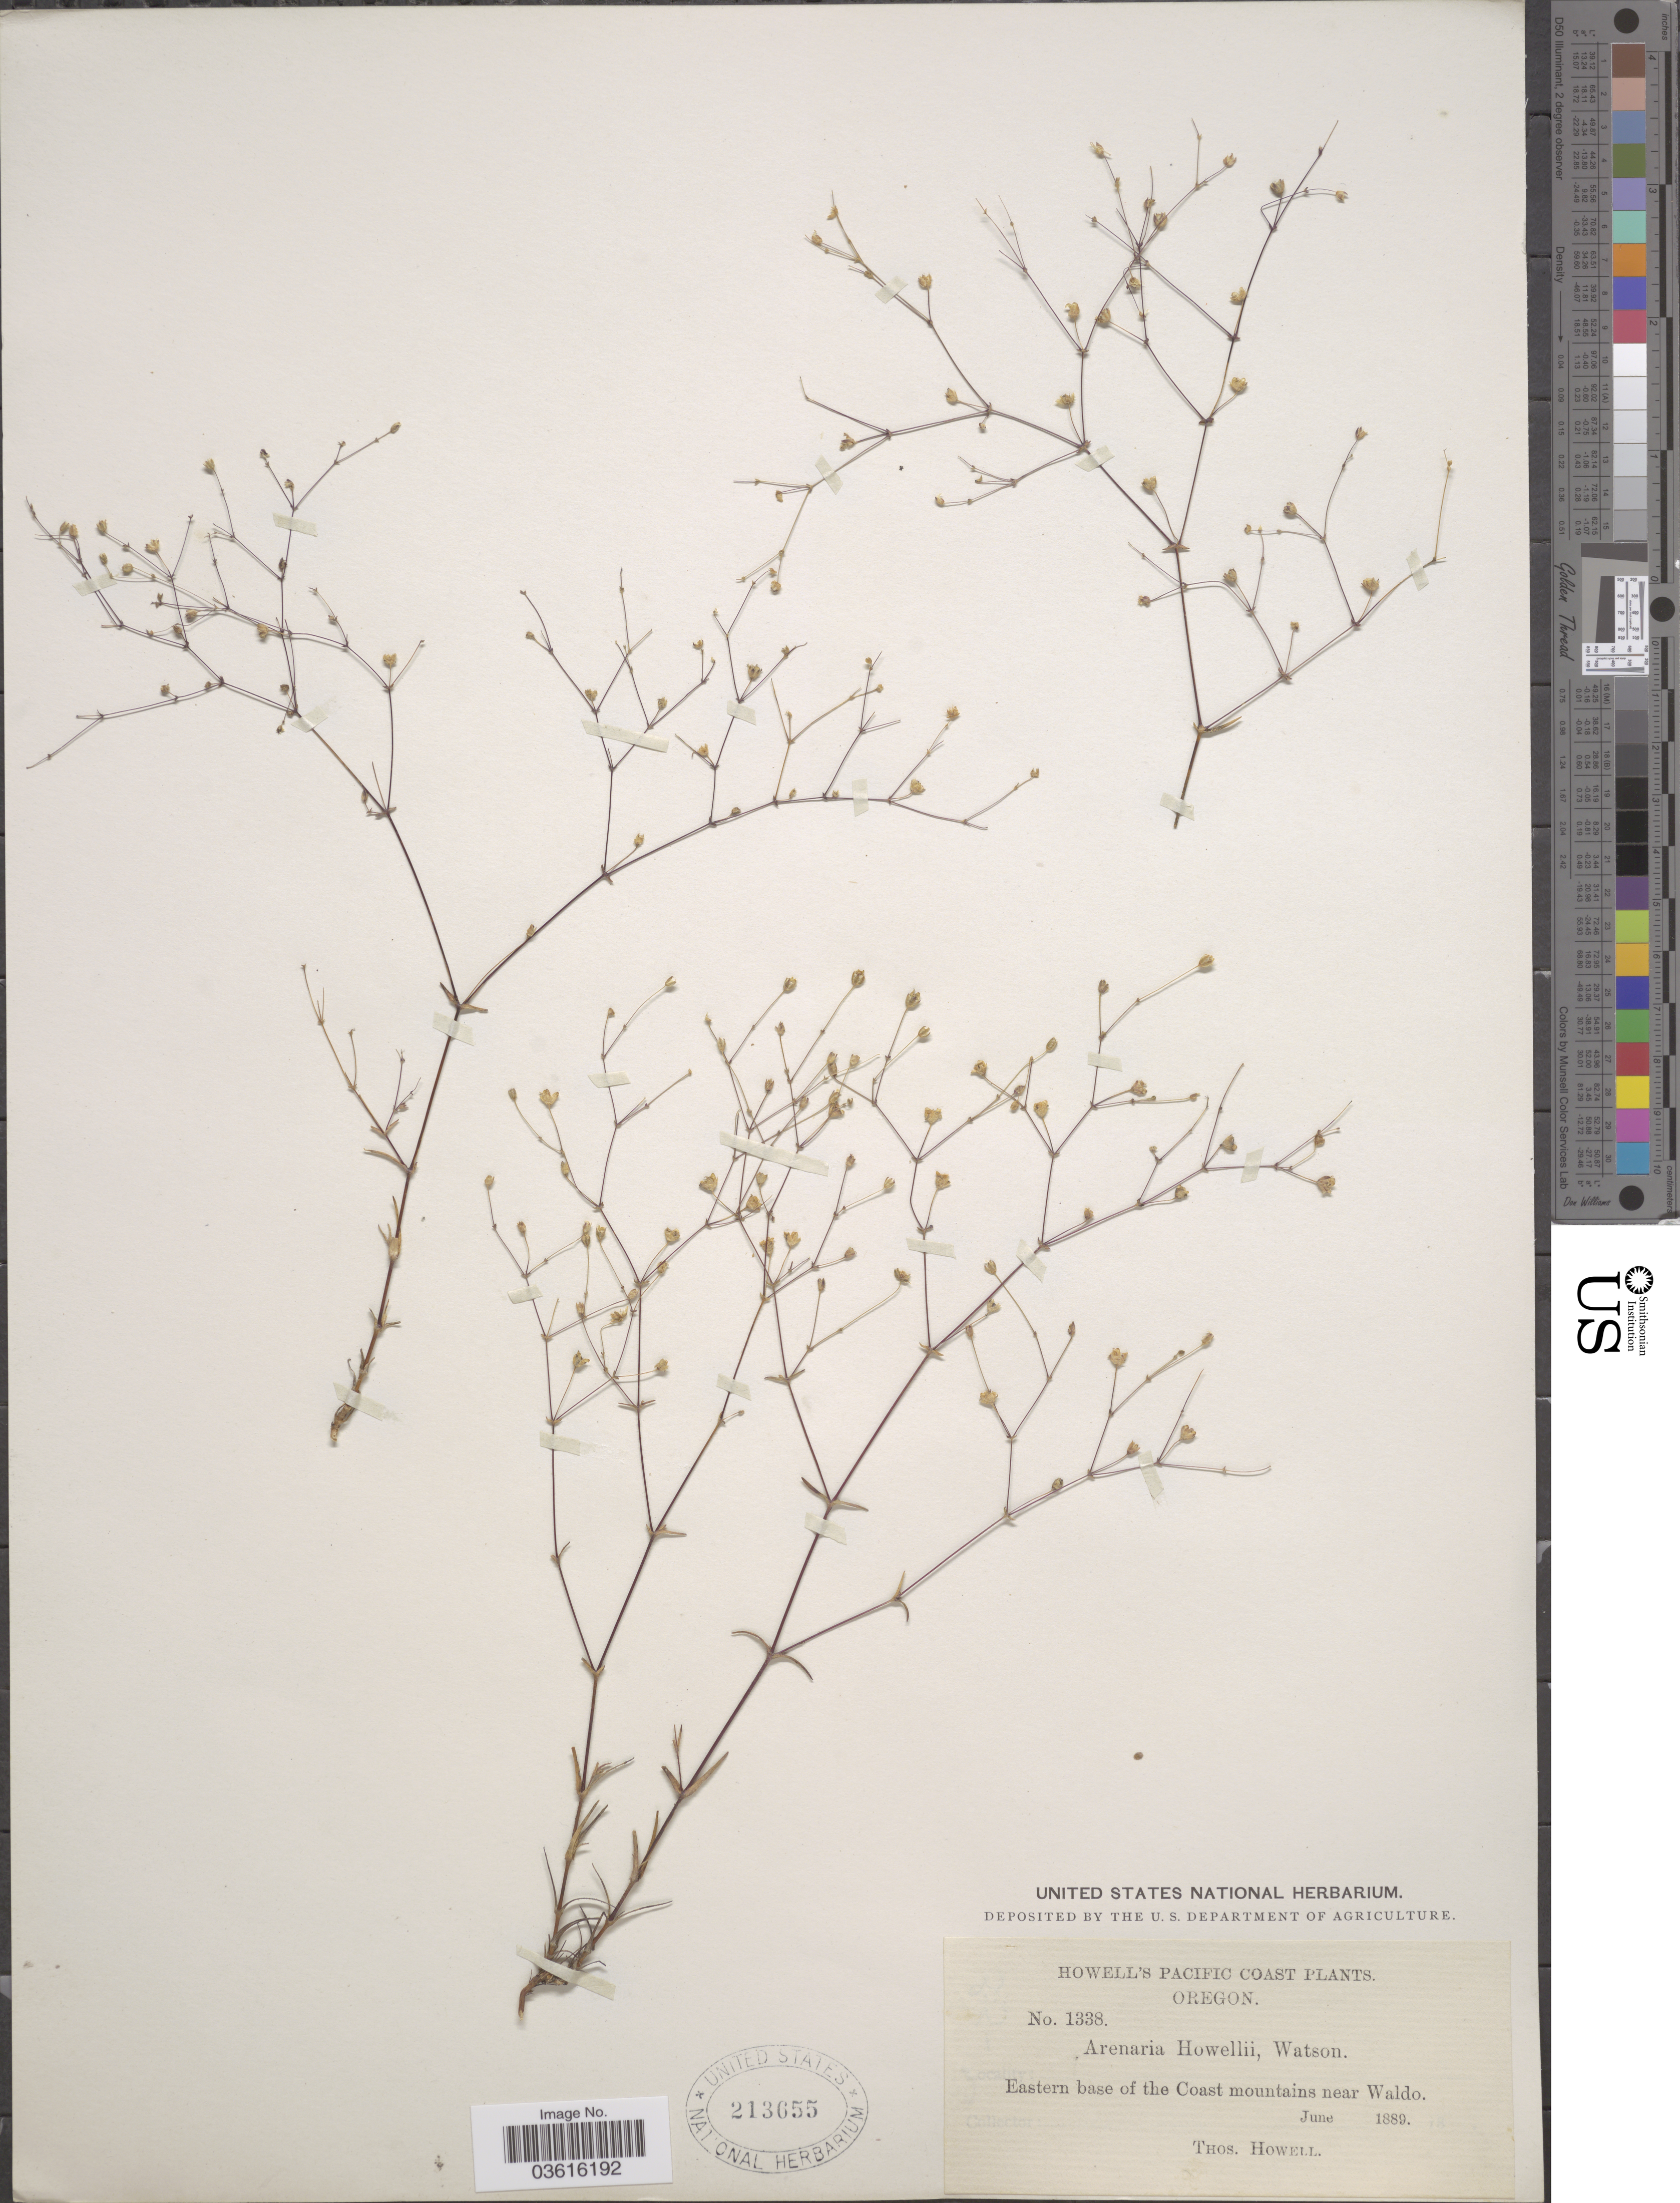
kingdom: Plantae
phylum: Tracheophyta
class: Magnoliopsida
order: Caryophyllales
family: Caryophyllaceae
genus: Minuartia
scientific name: Minuartia howellii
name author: (S. Watson) Mattf.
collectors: T. Howell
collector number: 1338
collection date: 1889-06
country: United States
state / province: Oregon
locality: Pacific Coast. Eastern base of the Coast mountains near Waldo.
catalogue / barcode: US 213655